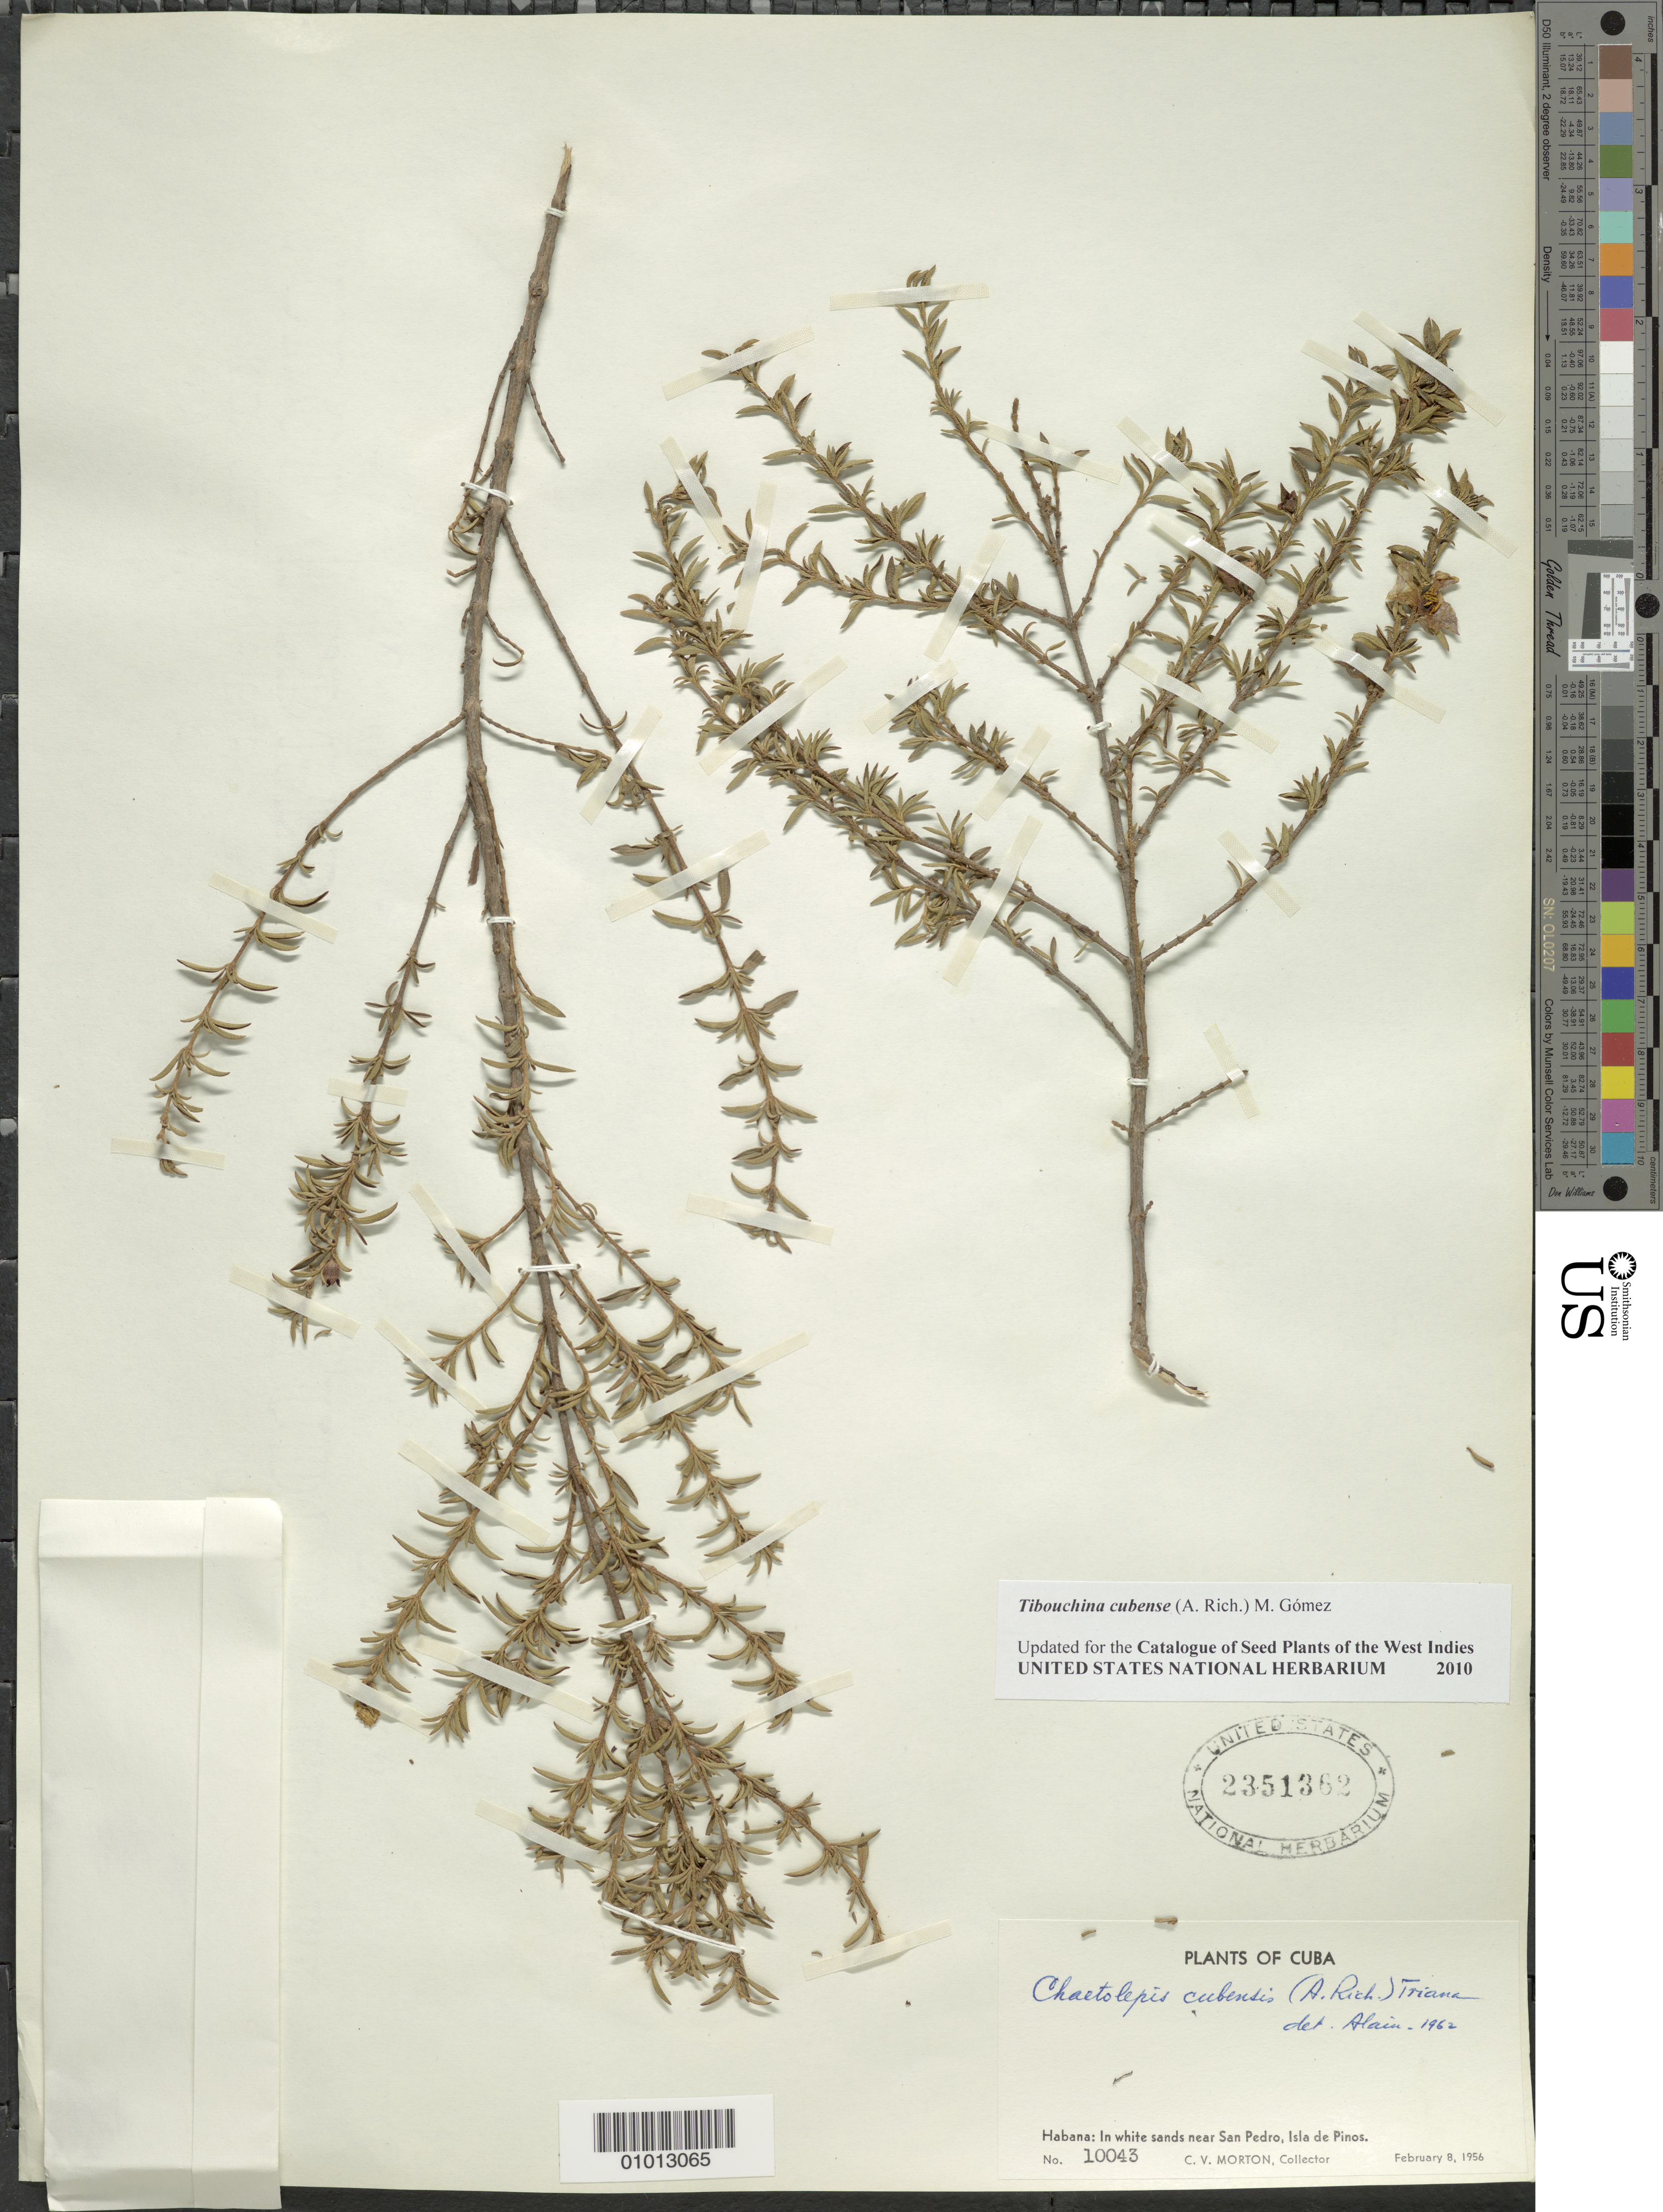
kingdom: Plantae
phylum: Tracheophyta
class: Magnoliopsida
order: Myrtales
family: Melastomataceae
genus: Arthrostemma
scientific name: Arthrostemma cubense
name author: A. Rich.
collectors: C. V. Morton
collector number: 10043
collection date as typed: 08 Feb 1956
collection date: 1956-02-08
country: Cuba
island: Isla de la Juventud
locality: Isle of Pines, Near San Pedro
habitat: In white sand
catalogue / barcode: US 2351362